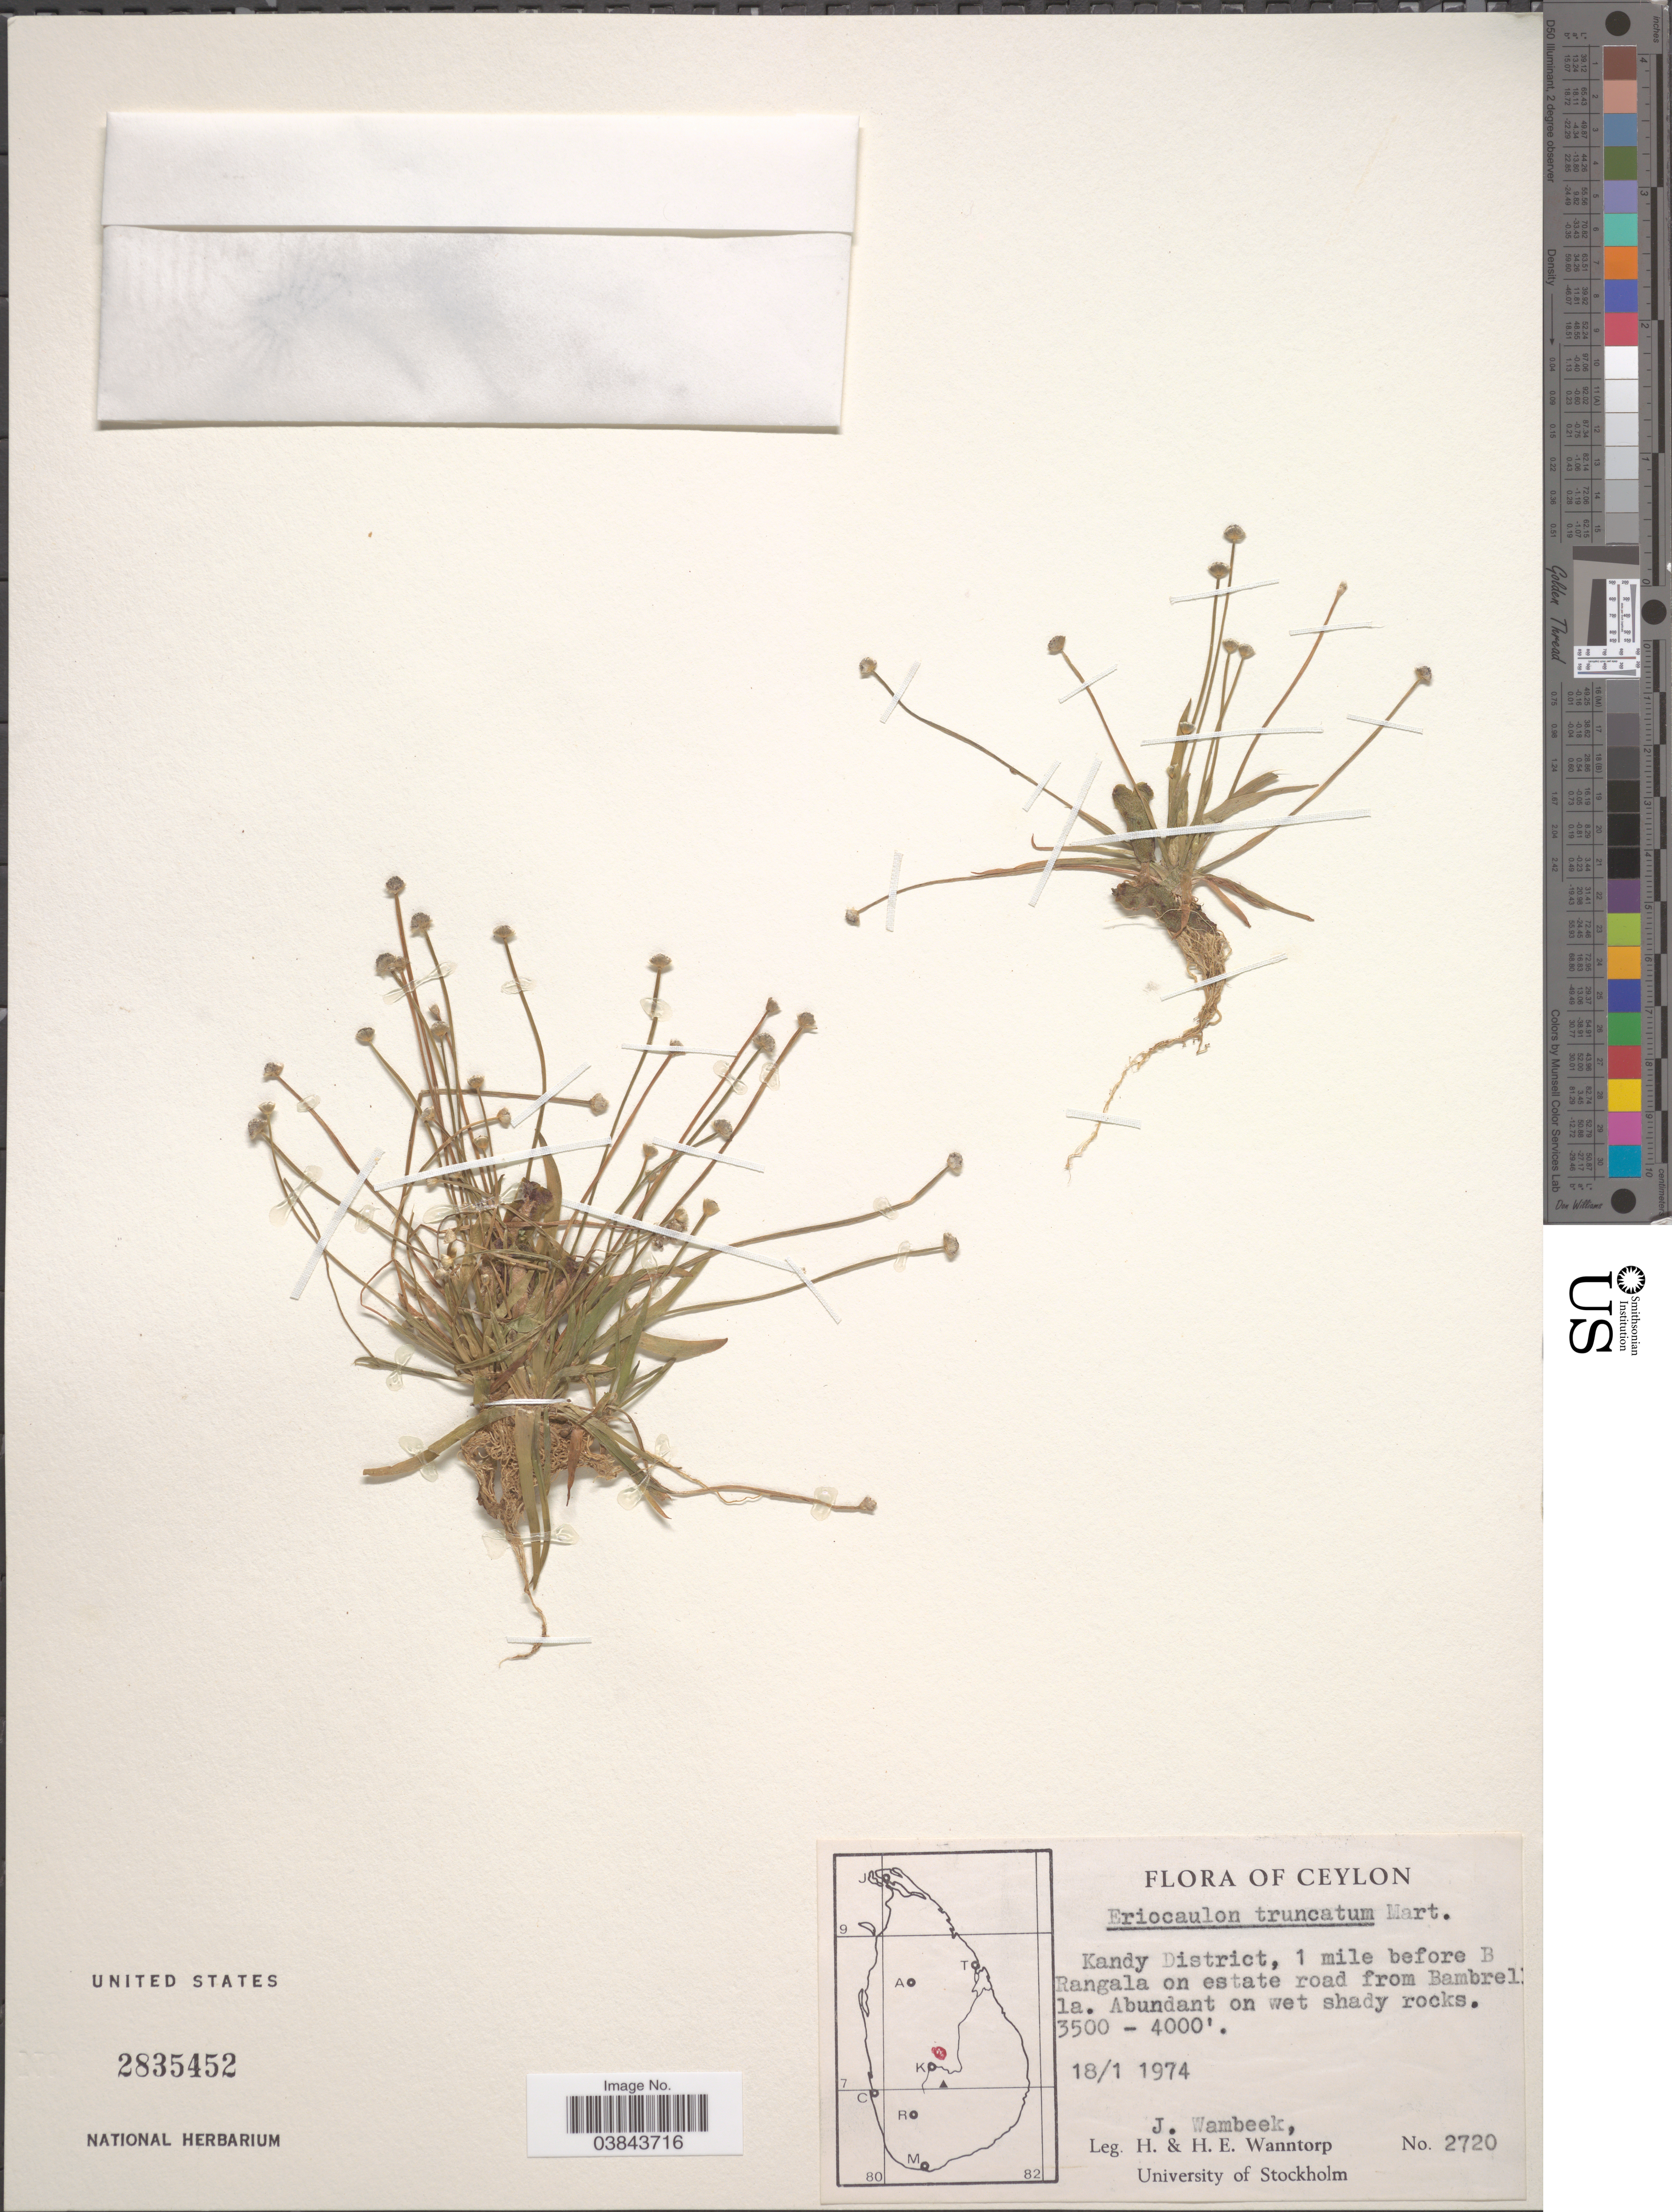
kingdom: Plantae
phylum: Tracheophyta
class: Liliopsida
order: Poales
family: Eriocaulaceae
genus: Eriocaulon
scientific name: Eriocaulon truncatum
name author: Buch.-Ham. ex Mart.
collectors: J. Wambeek, H. Wanntorp & H. Wanntorp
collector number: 2720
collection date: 1974-01-18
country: Sri Lanka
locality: Ceylon. Kandy District, 1 mile before B Rangala on estate road from Bambrella.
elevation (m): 1067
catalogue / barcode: US 2835452